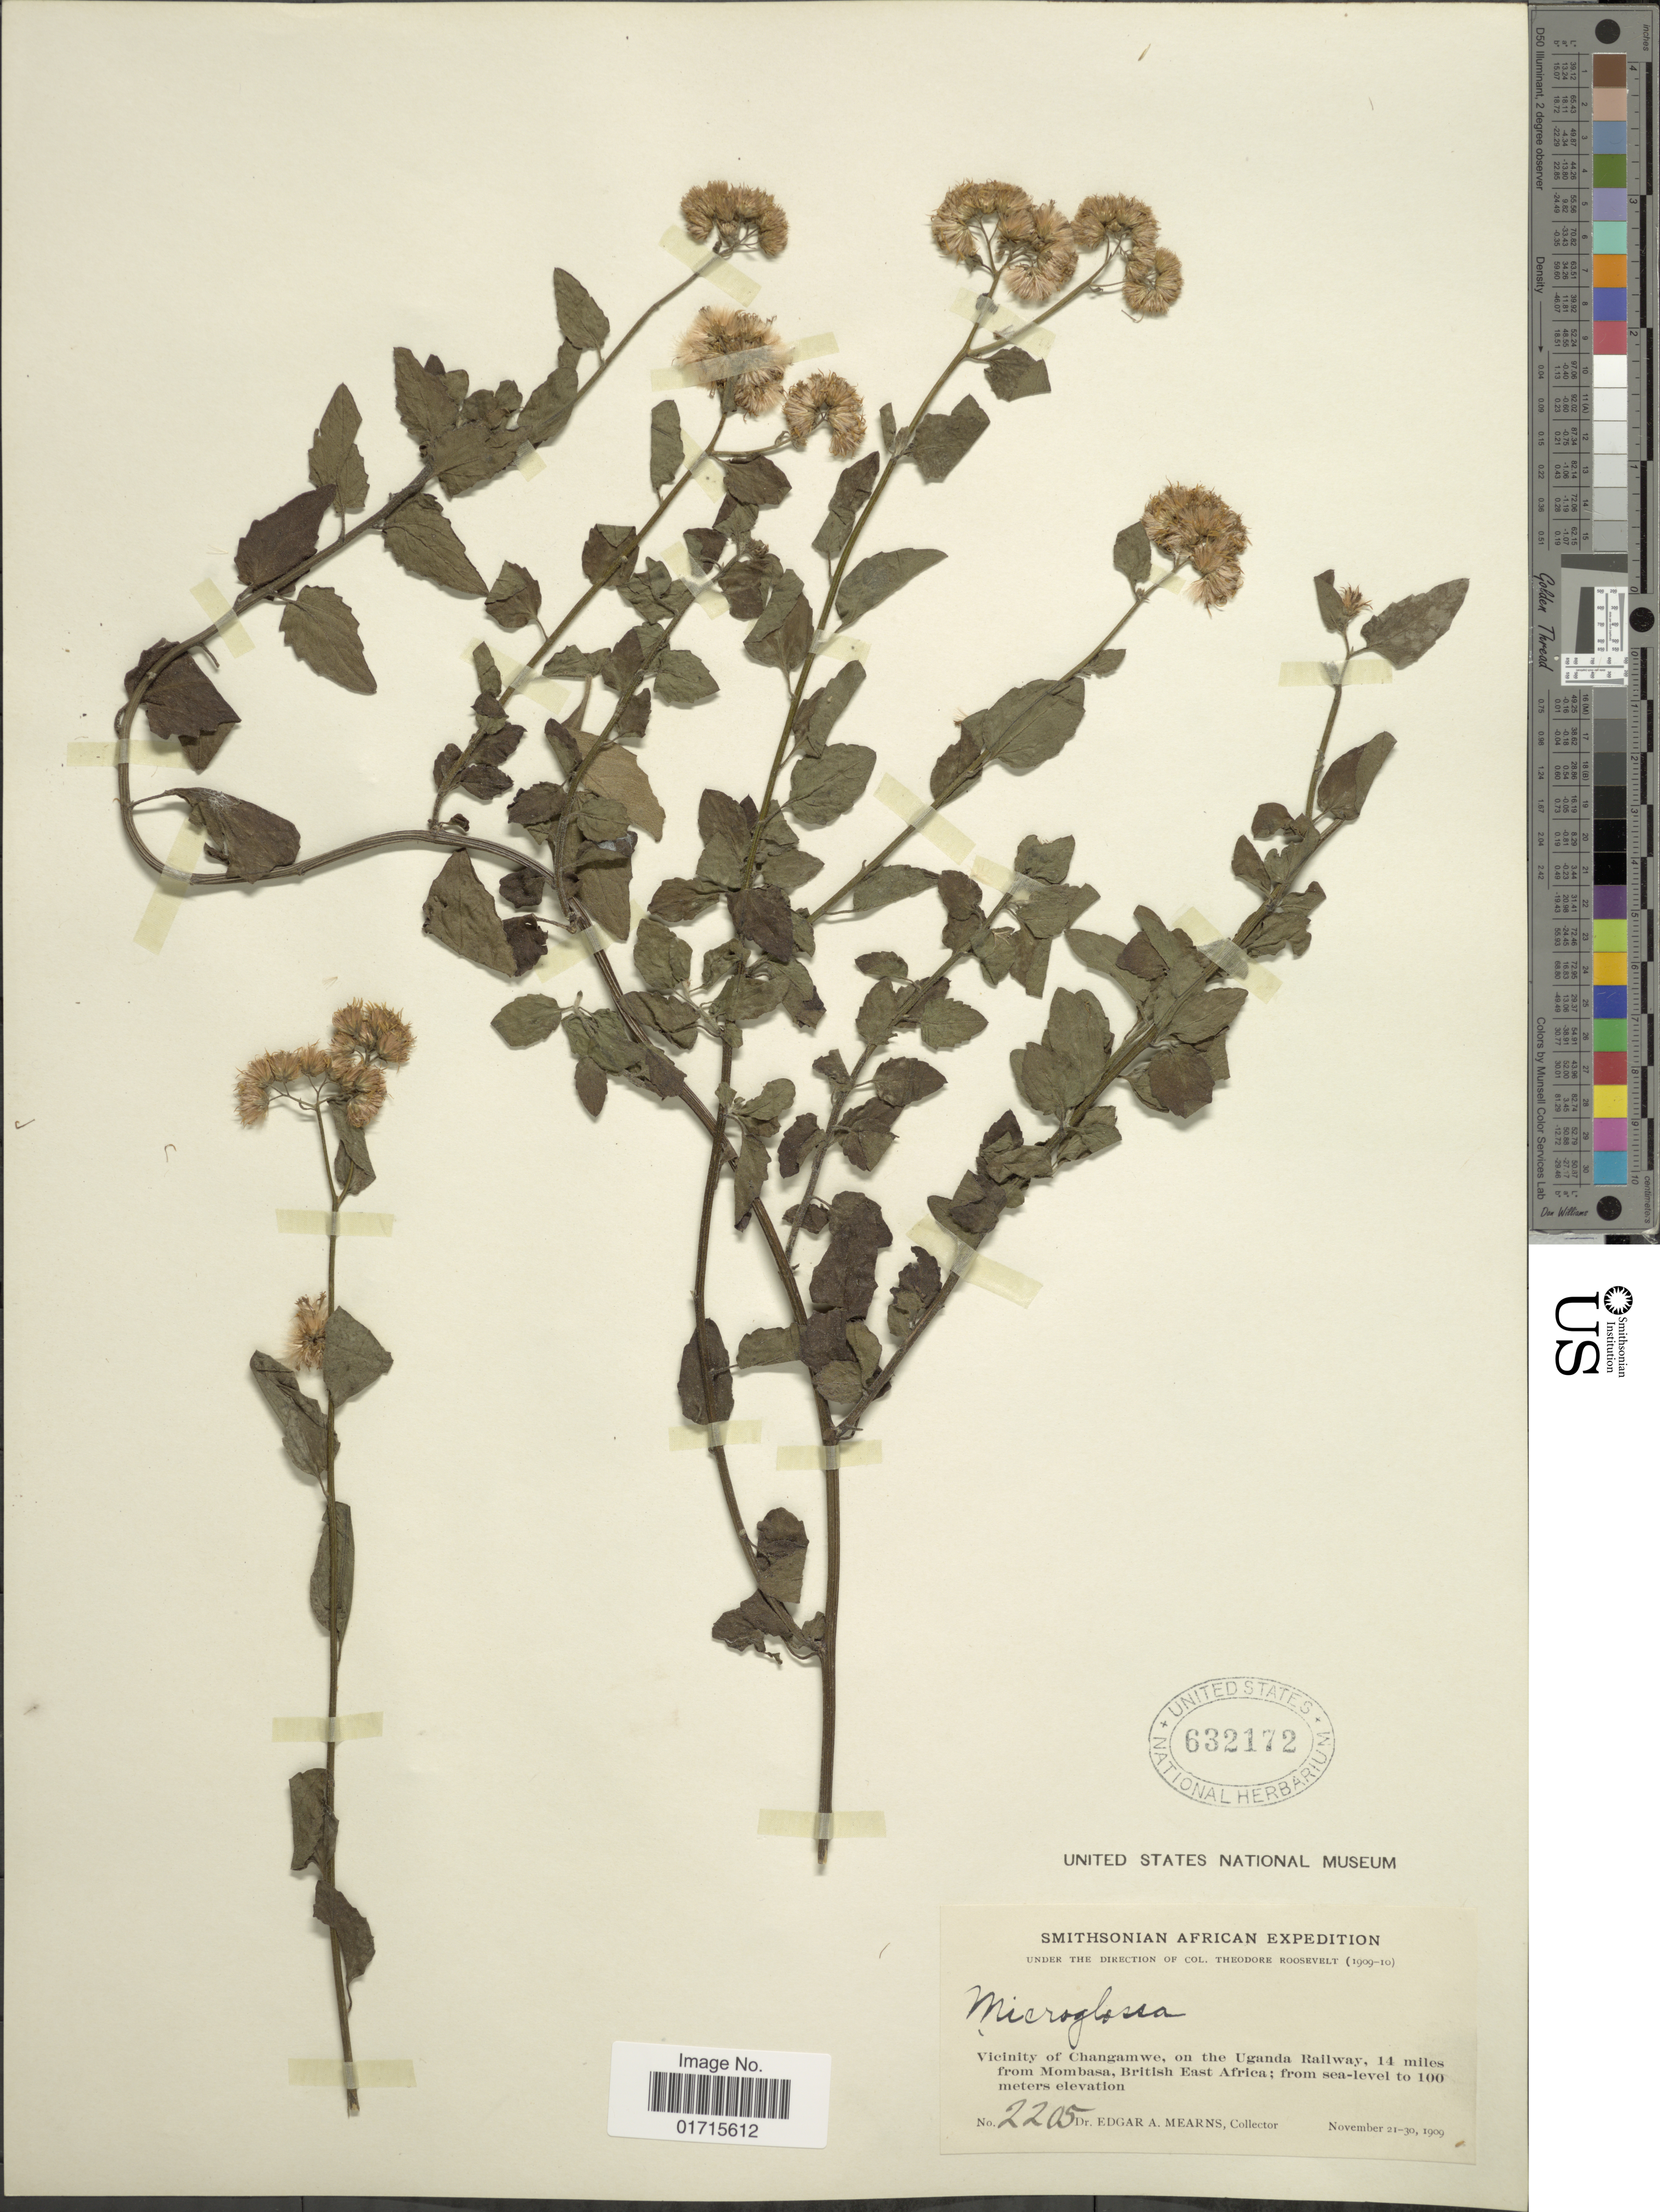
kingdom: Plantae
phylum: Tracheophyta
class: Magnoliopsida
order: Asterales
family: Asteraceae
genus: Microglossa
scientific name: Microglossa sp.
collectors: E. A. Mearns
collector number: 2205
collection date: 1909-11-21/1909-11-30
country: Uganda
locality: Vicinity of Changamwe, on the Uganda Railway, 14 miles from Mombasa, British East Africa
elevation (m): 100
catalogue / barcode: US 632172